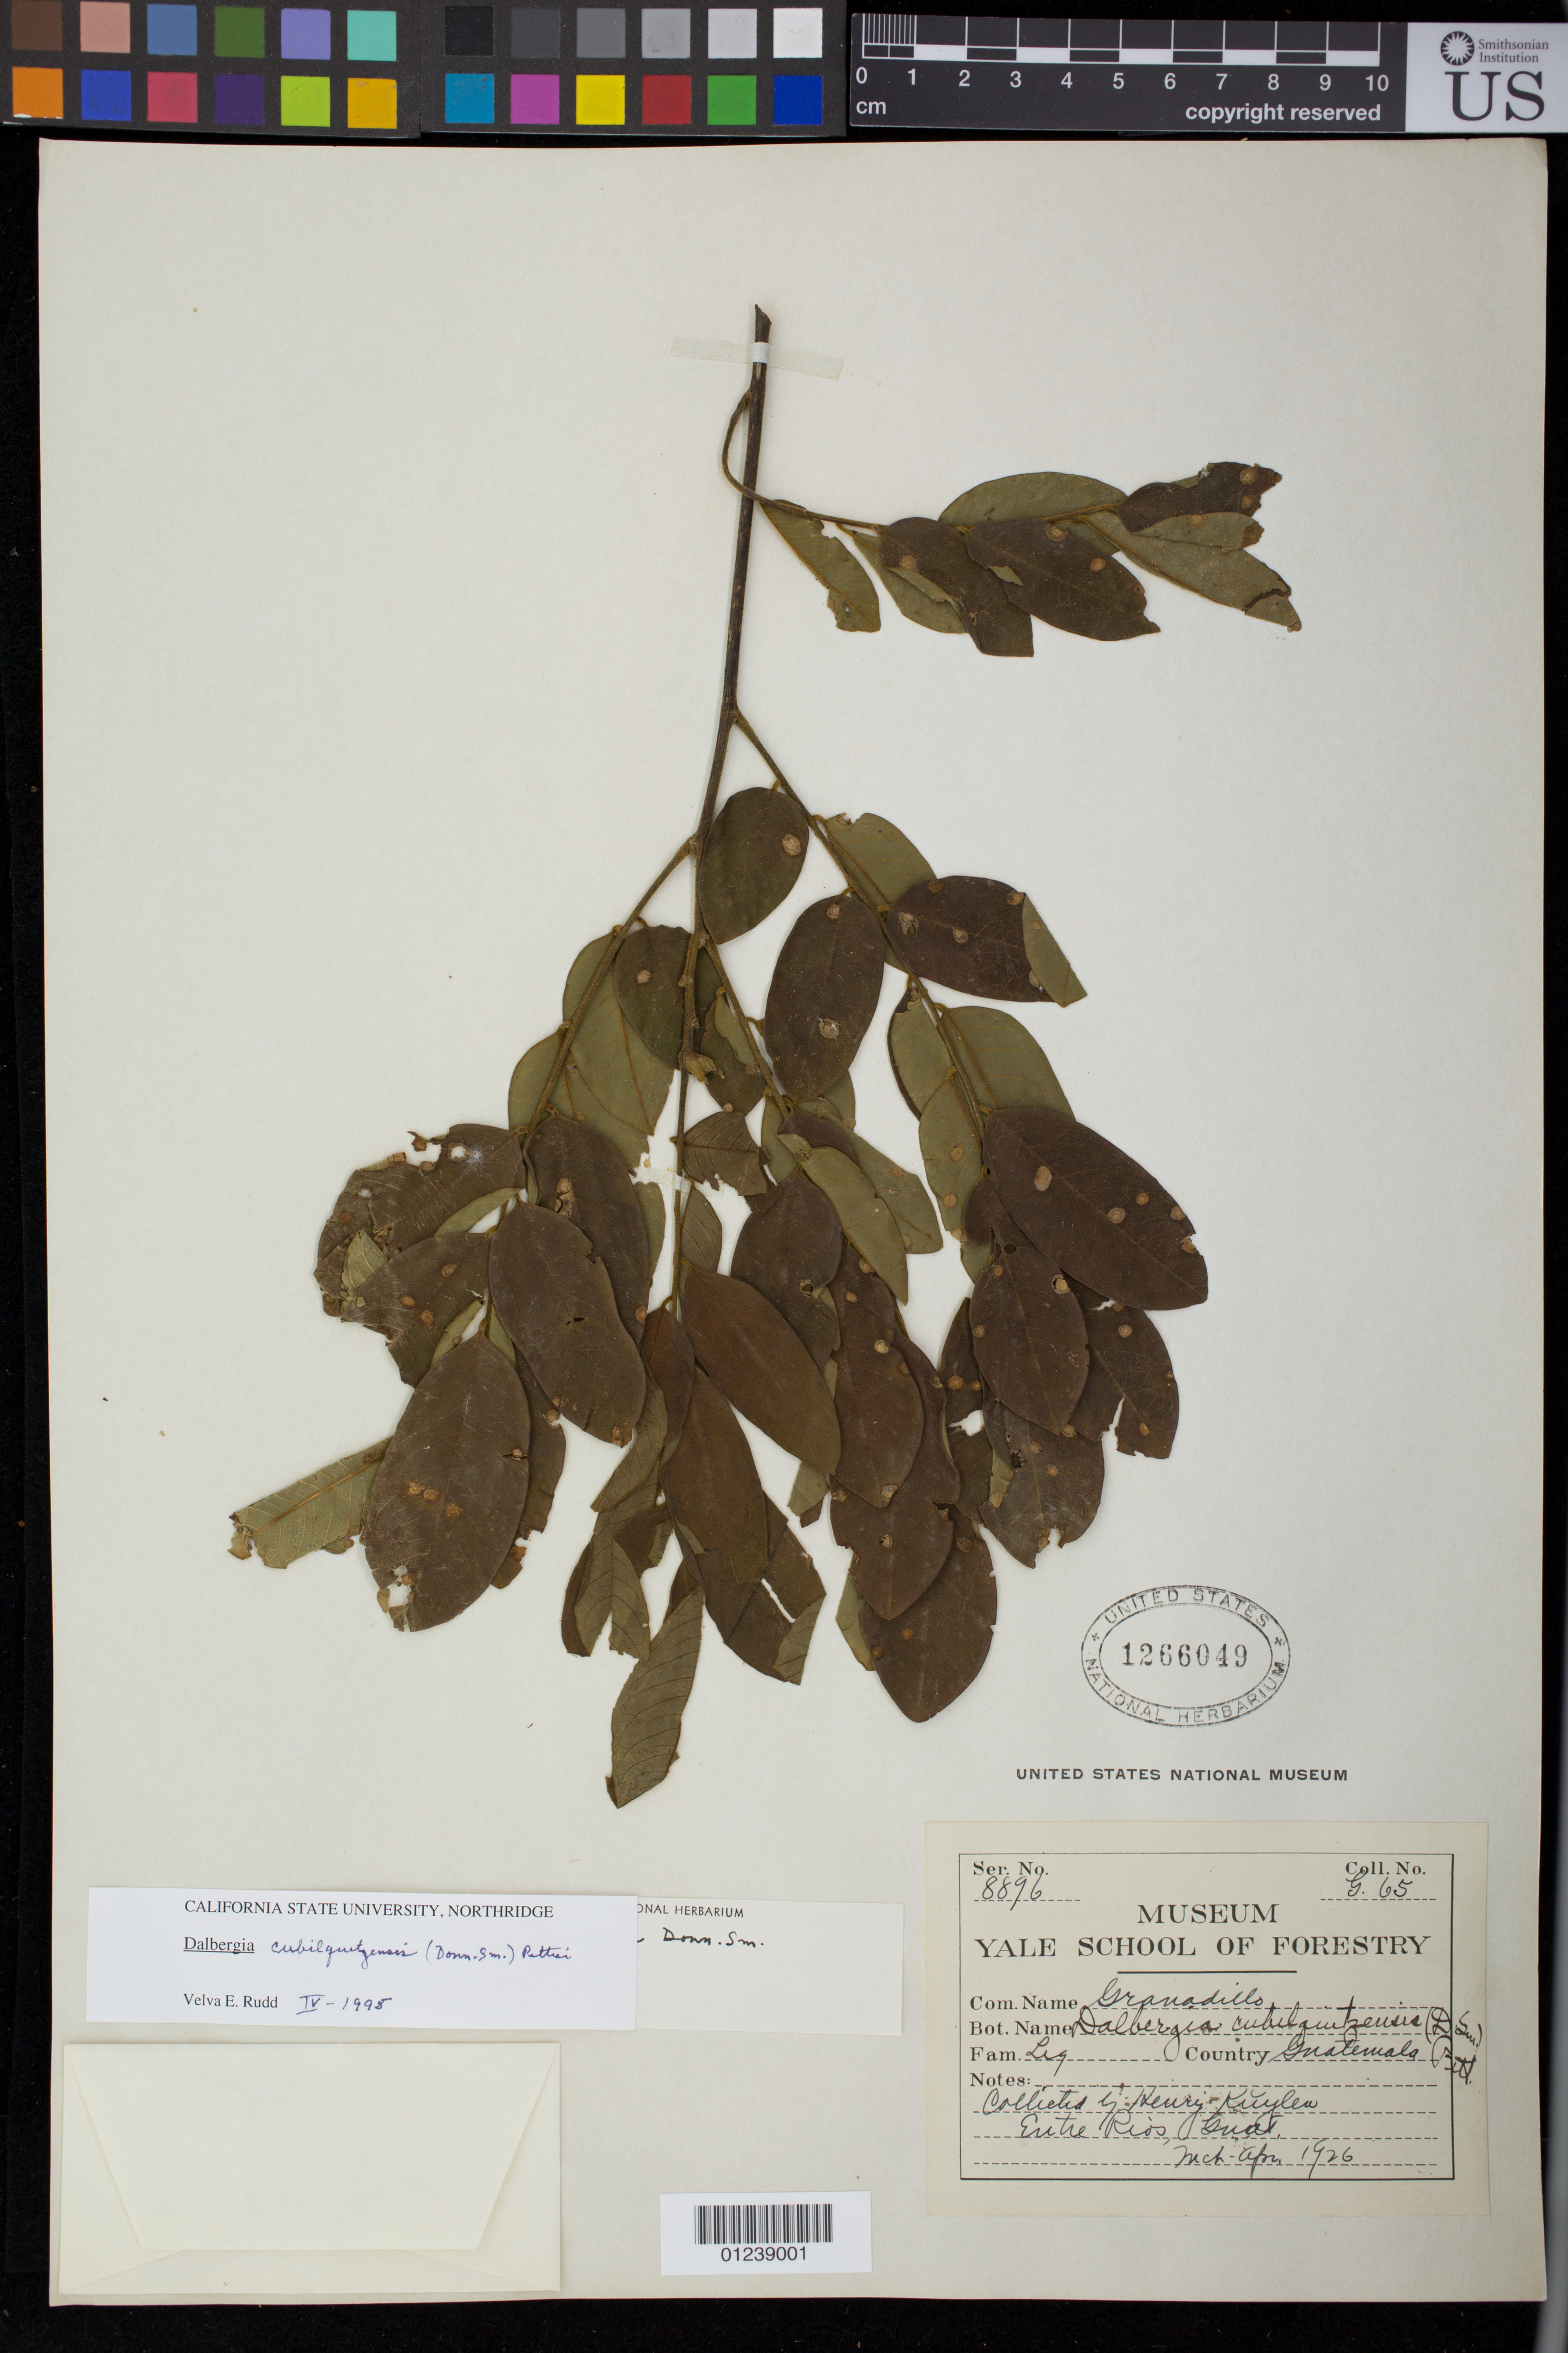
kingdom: Plantae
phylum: Tracheophyta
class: Magnoliopsida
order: Fabales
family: Fabaceae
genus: Dalbergia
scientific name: Dalbergia cubilquitzensis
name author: (Donn. Sm.) Pittier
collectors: H. Kuylen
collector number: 8896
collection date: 1926-03/1926-04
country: Guatemala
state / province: Izabal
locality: Entre Rios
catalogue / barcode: US 1266049